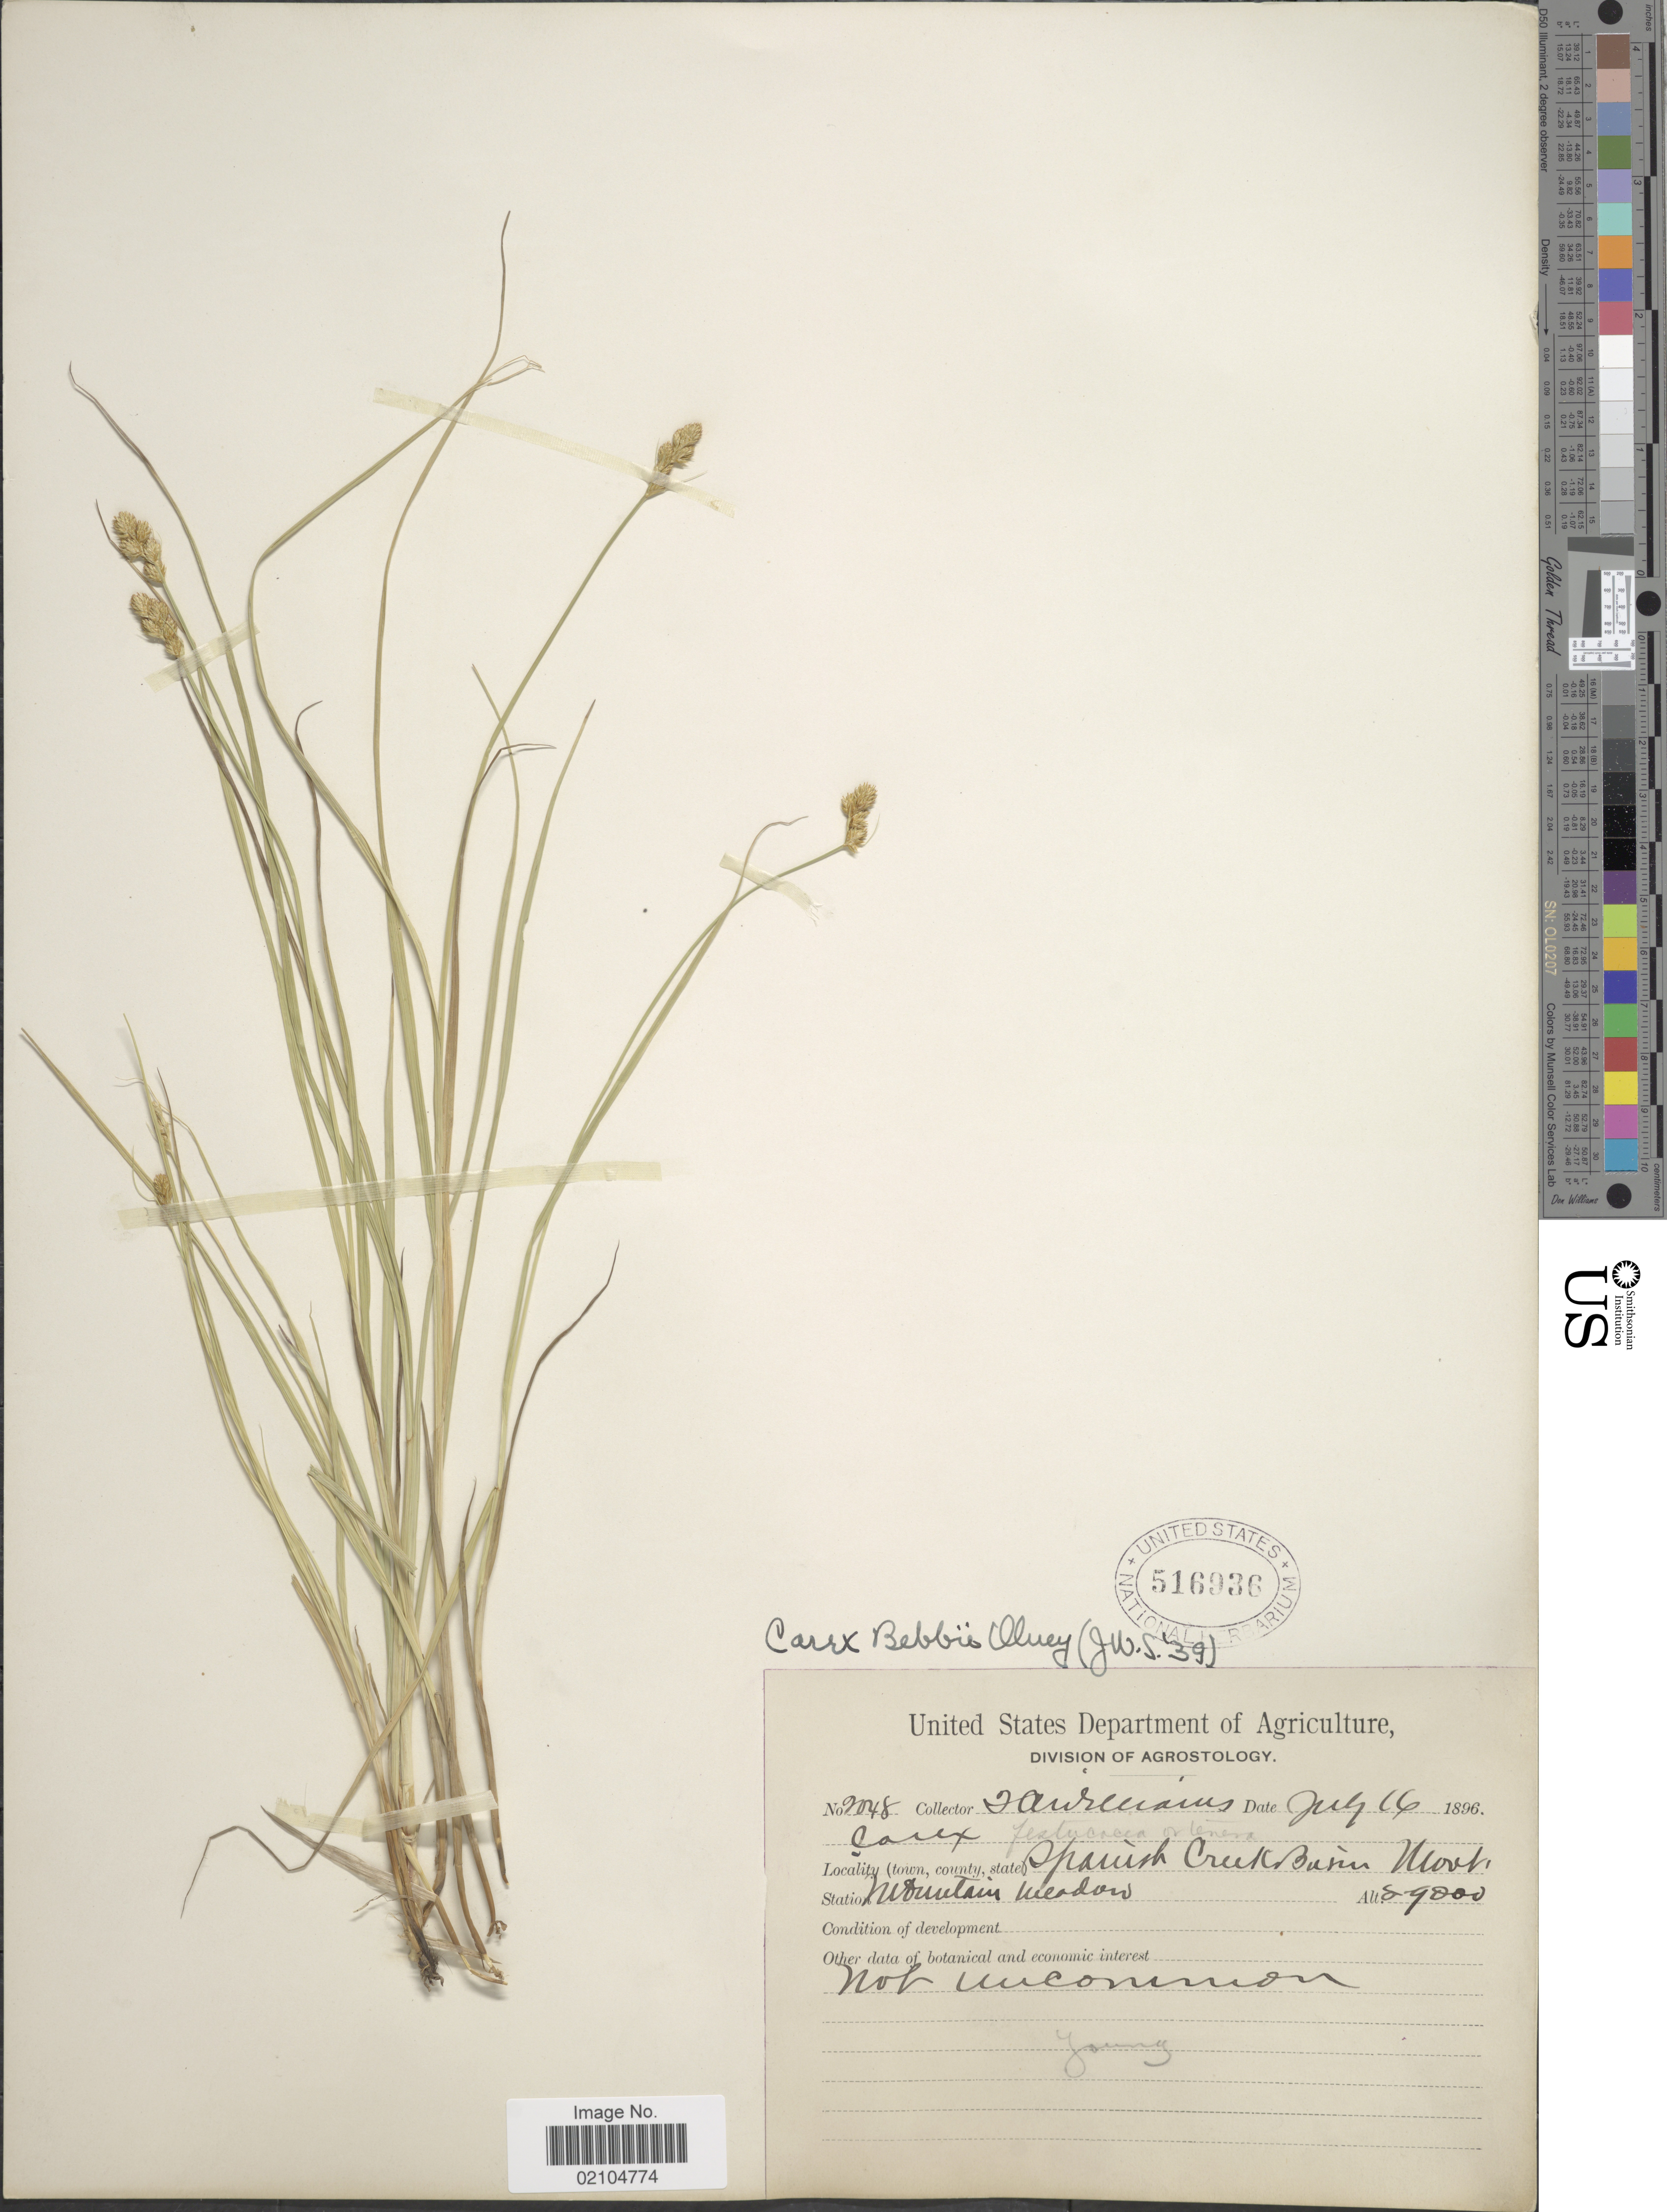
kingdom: Plantae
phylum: Tracheophyta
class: Liliopsida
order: Poales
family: Cyperaceae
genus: Carex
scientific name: Carex bebbii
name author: (L.H. Bailey) Olney ex Fernald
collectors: T. A. Williams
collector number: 2048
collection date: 1896-07-16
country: United States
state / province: Montana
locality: Spanish Creek Basin, Mountain meadow.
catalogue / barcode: US 516936